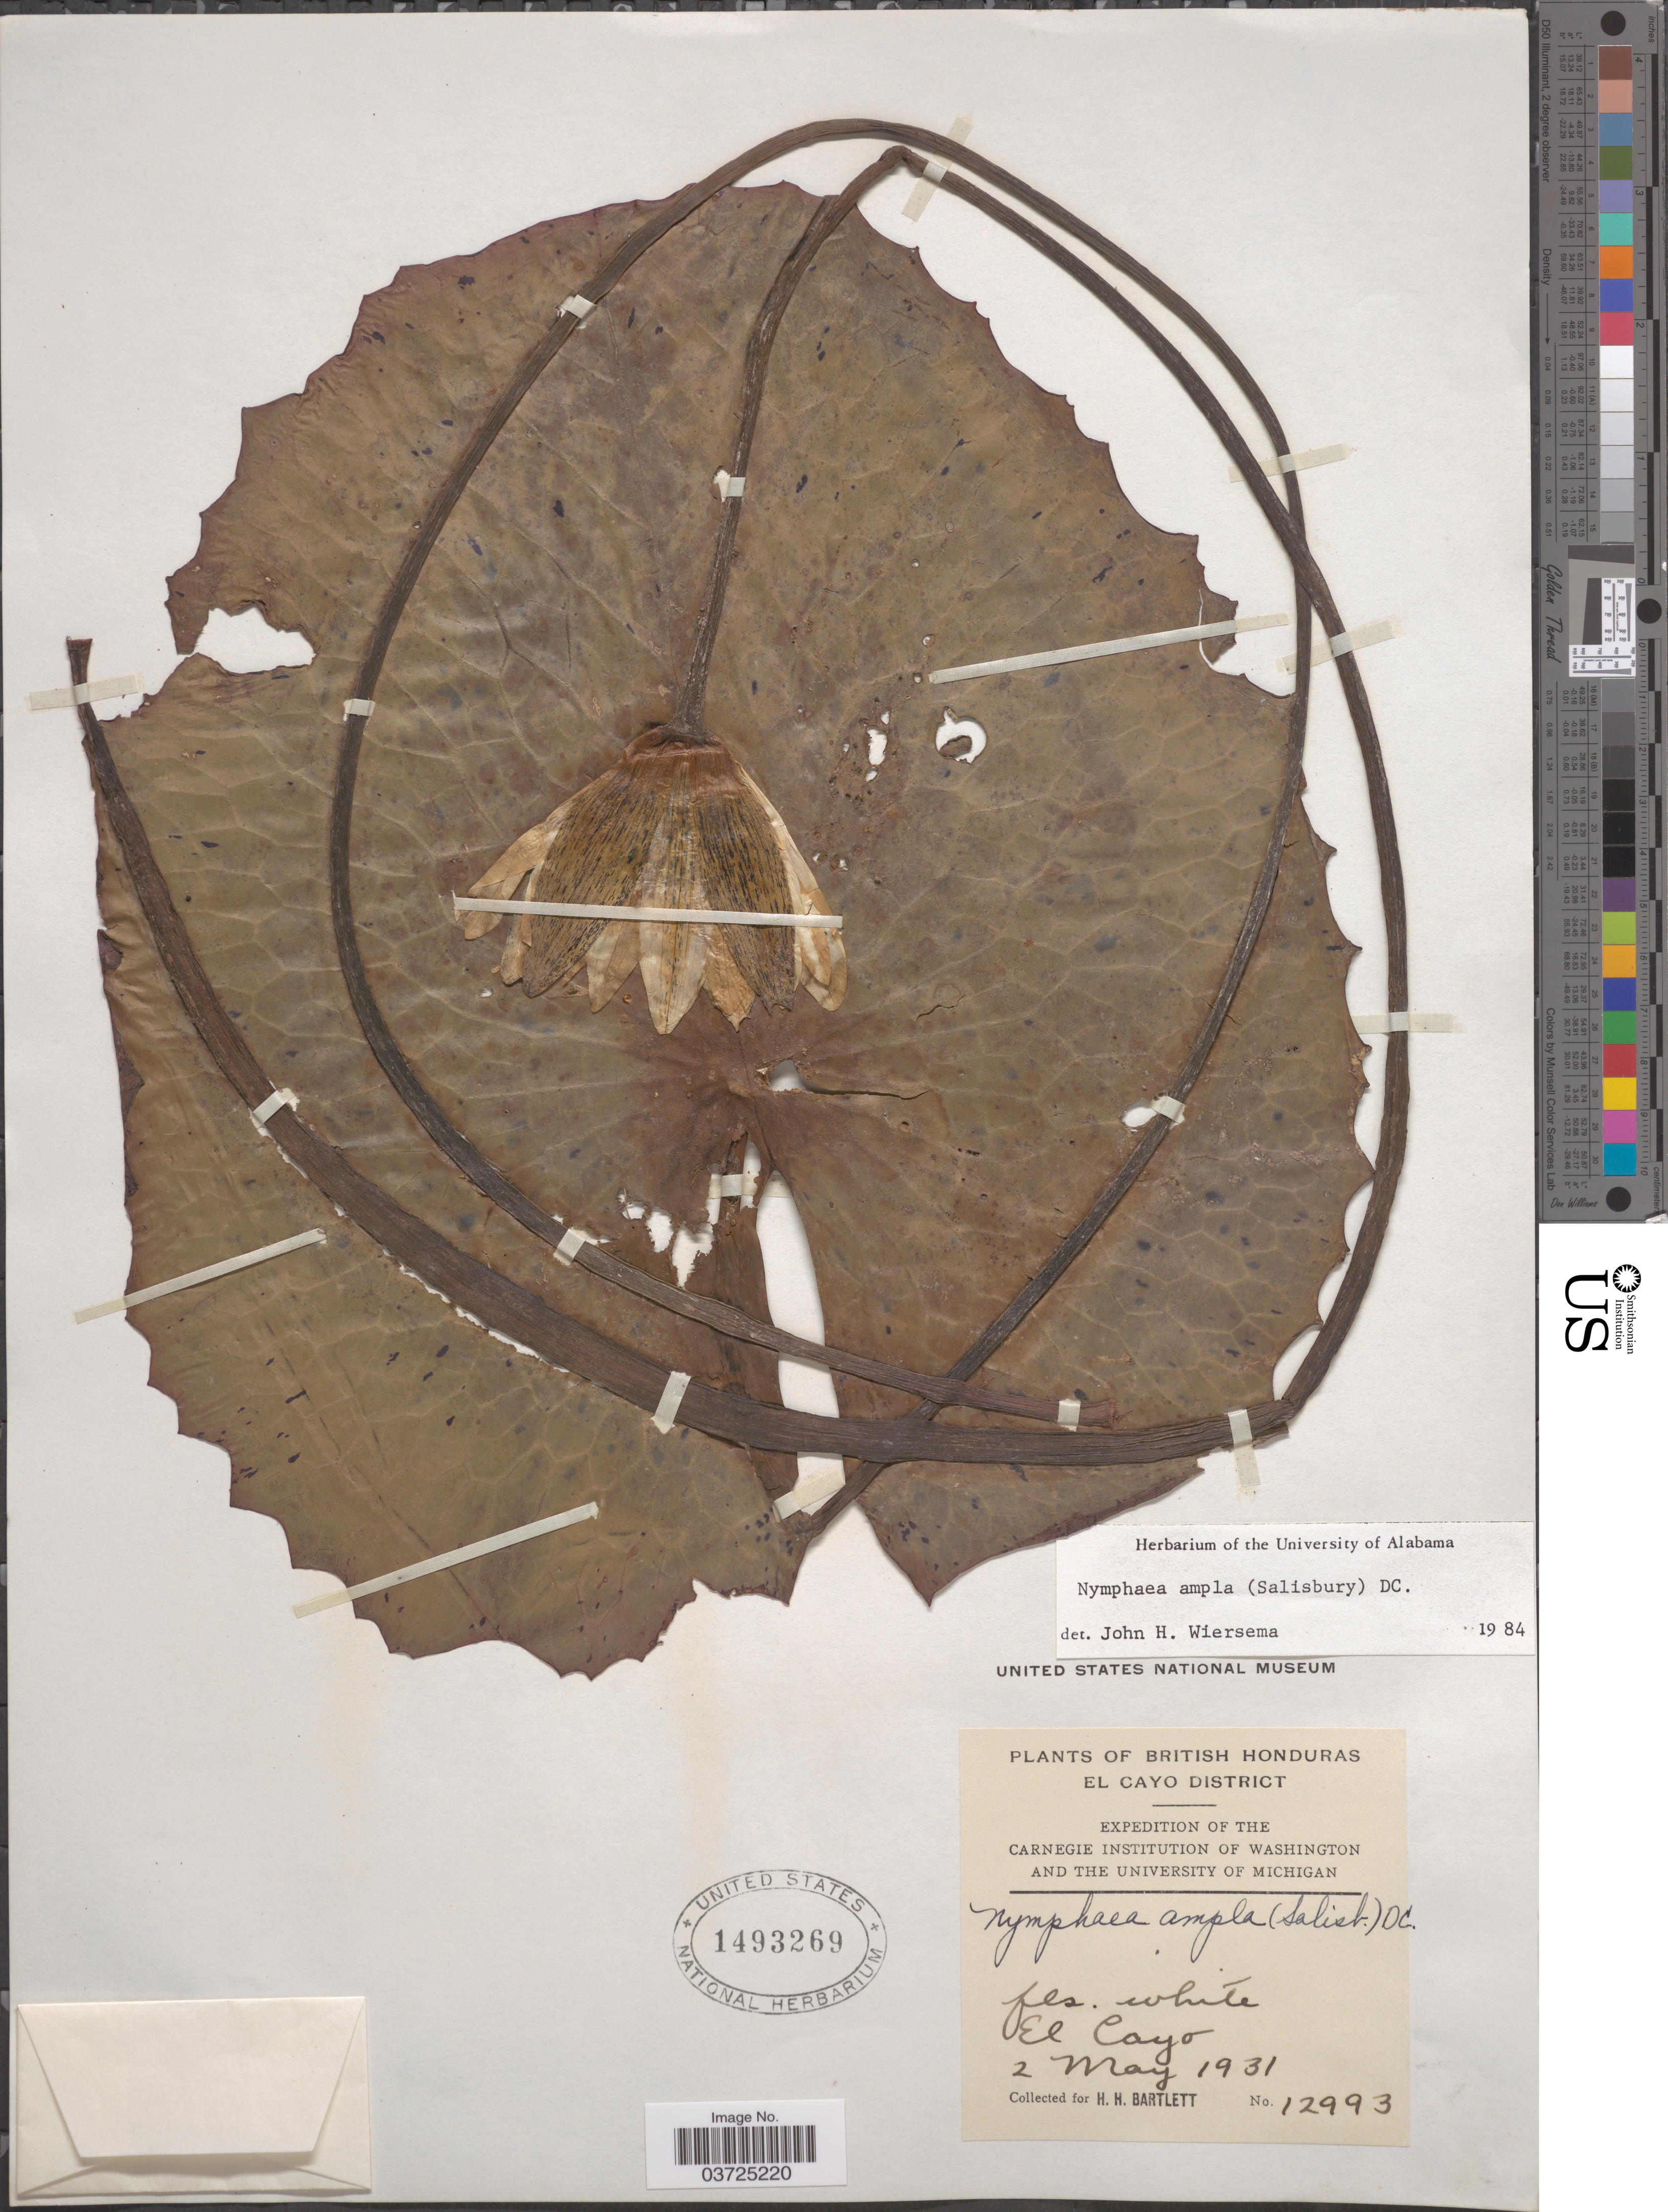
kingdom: Plantae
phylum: Tracheophyta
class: Magnoliopsida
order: Nymphaeales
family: Nymphaeaceae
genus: Nymphaea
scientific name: Nymphaea ampla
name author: (Salisb.) DC.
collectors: H. H. Bartlett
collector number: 12993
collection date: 1931-05-02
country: Belize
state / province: Cayo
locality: British Honduras. El Cayo District.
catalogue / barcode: US 1493269